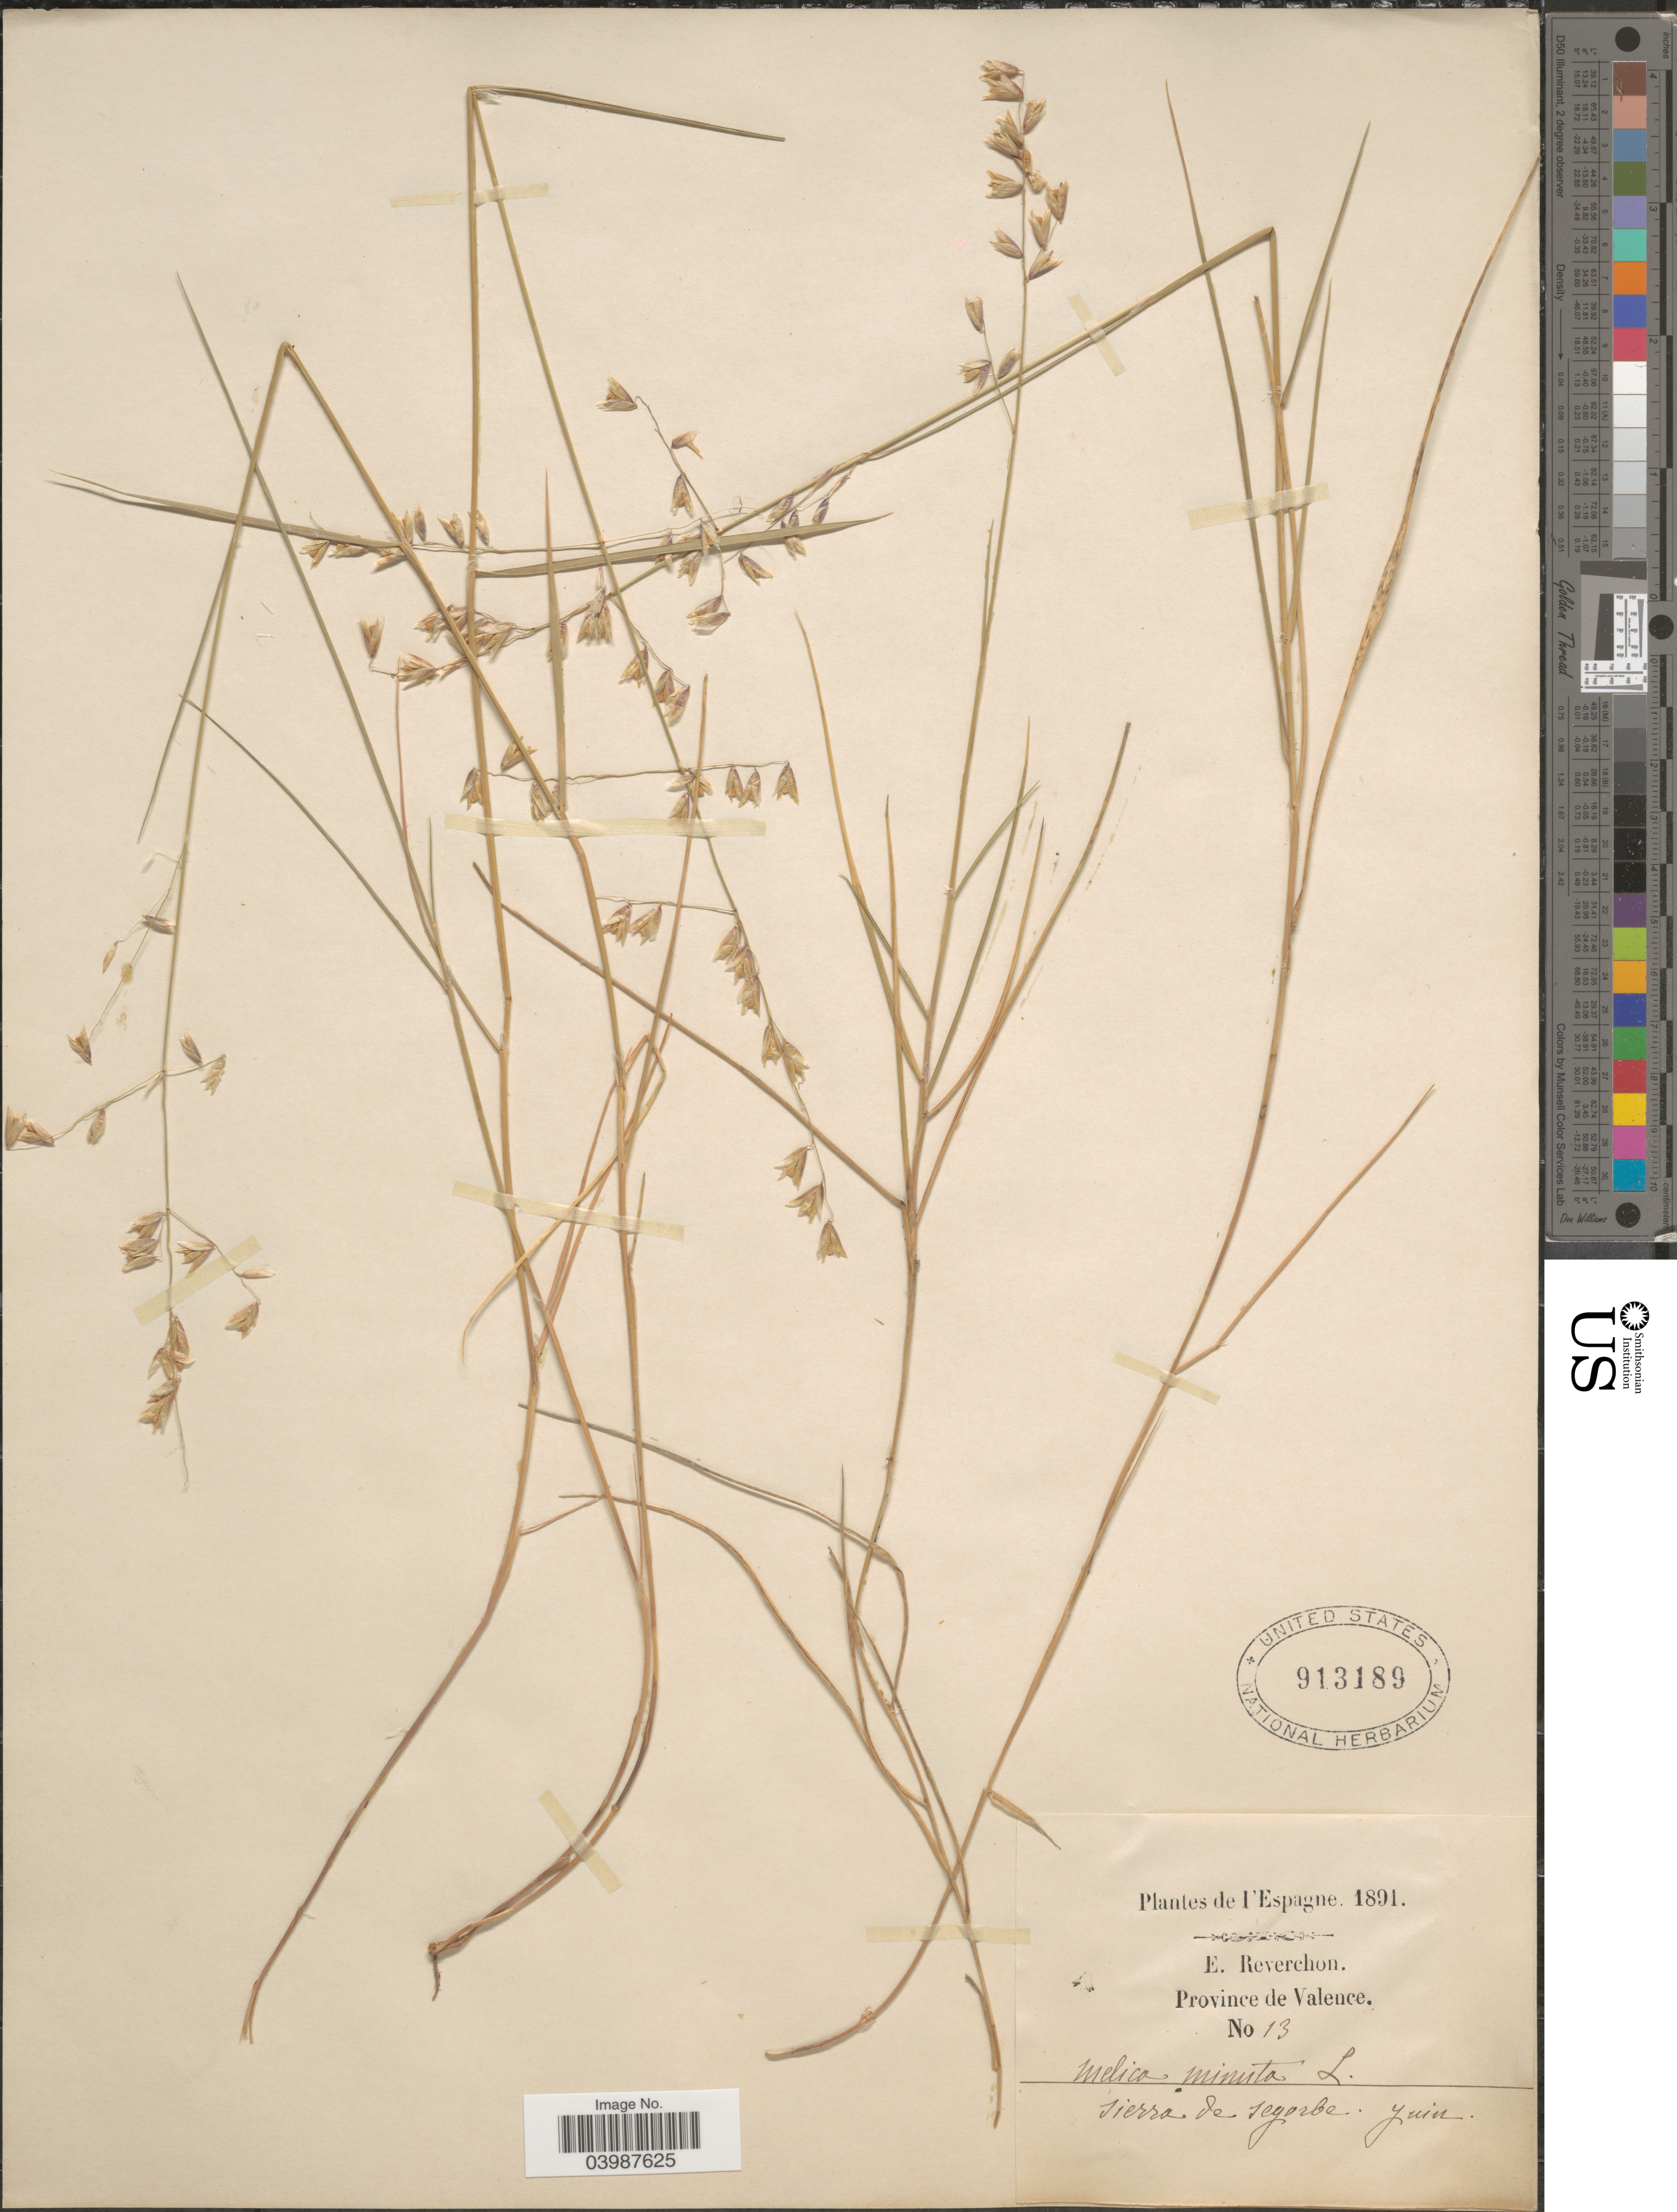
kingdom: Plantae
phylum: Tracheophyta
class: Liliopsida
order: Poales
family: Poaceae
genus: Melica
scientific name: Melica minuta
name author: L.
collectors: E. Reverchon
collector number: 13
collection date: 1891-06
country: Spain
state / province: Valenciana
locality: Province de Valence. Sierra de Segorbe.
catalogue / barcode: US 913189